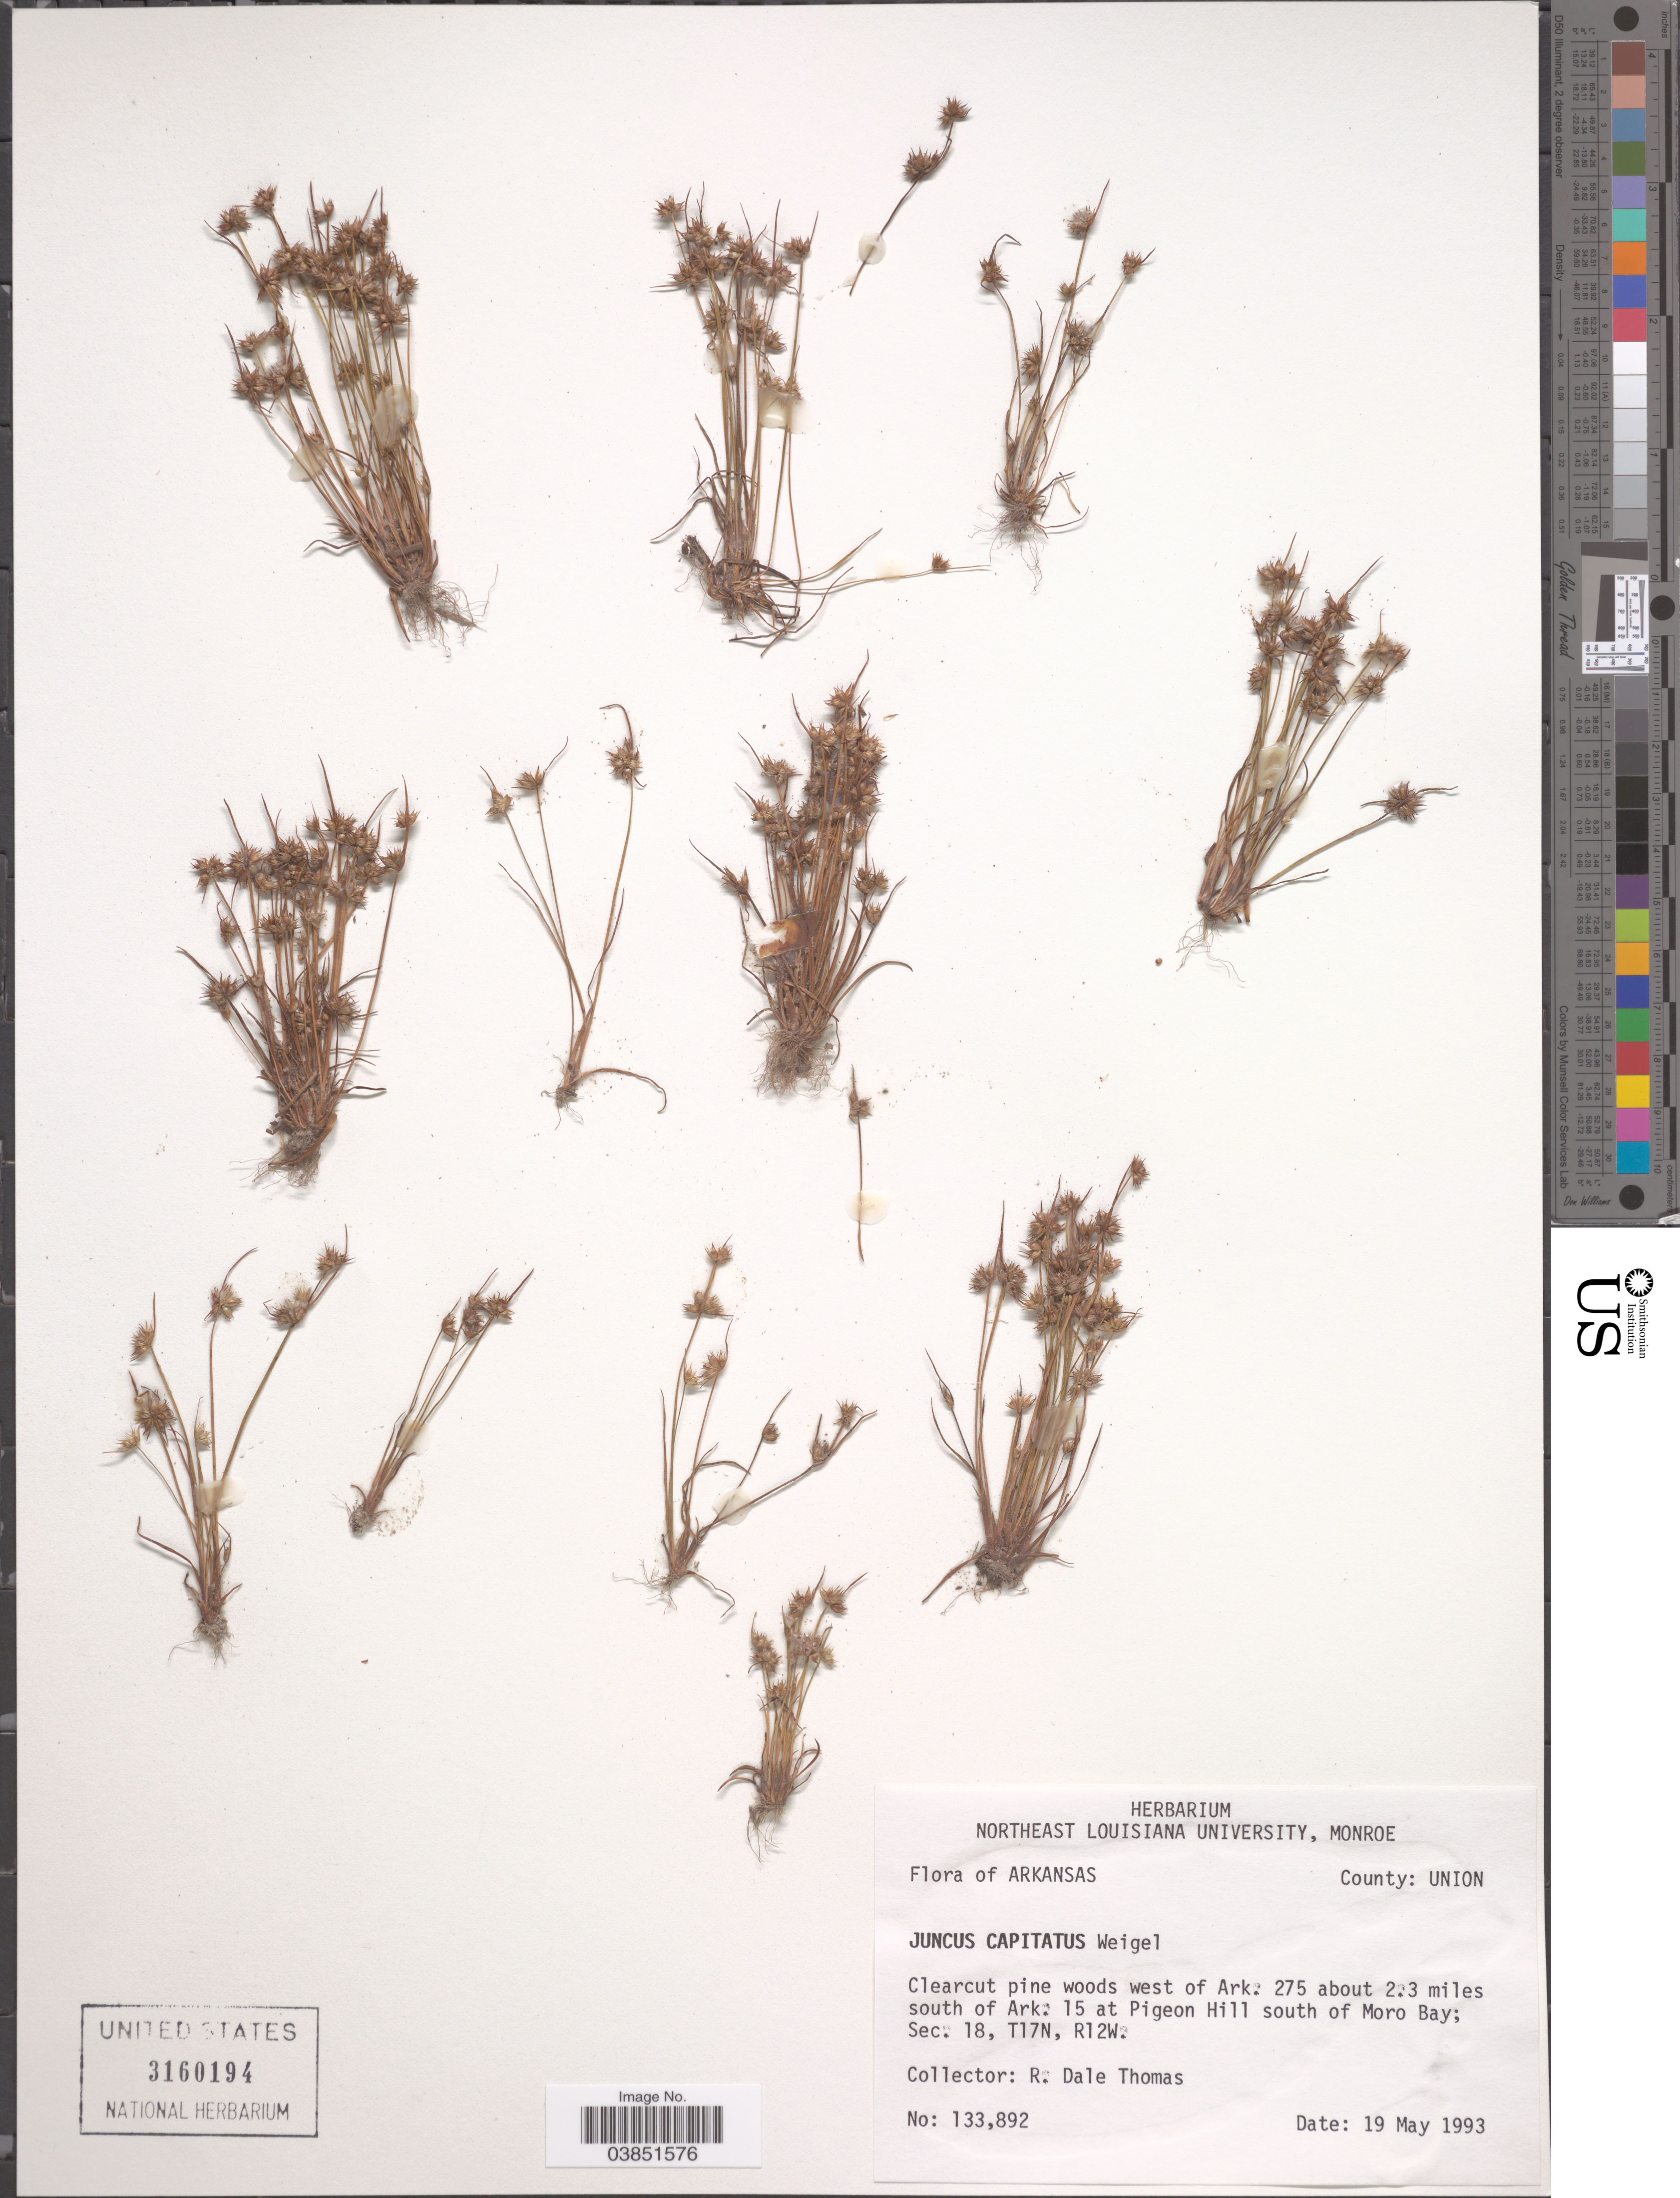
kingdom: Plantae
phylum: Tracheophyta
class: Liliopsida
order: Poales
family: Juncaceae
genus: Juncus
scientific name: Juncus capitatus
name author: Weigel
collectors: R. Thomas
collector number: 133892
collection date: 1993-05-19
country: United States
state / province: Arkansas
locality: County: Union. West of Ark. 275 about 2.3 miles south of Ark. 15 at Pigeon Hill south of Moro Bay; Sec. 18, T17N, R12W.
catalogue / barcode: US 3160194